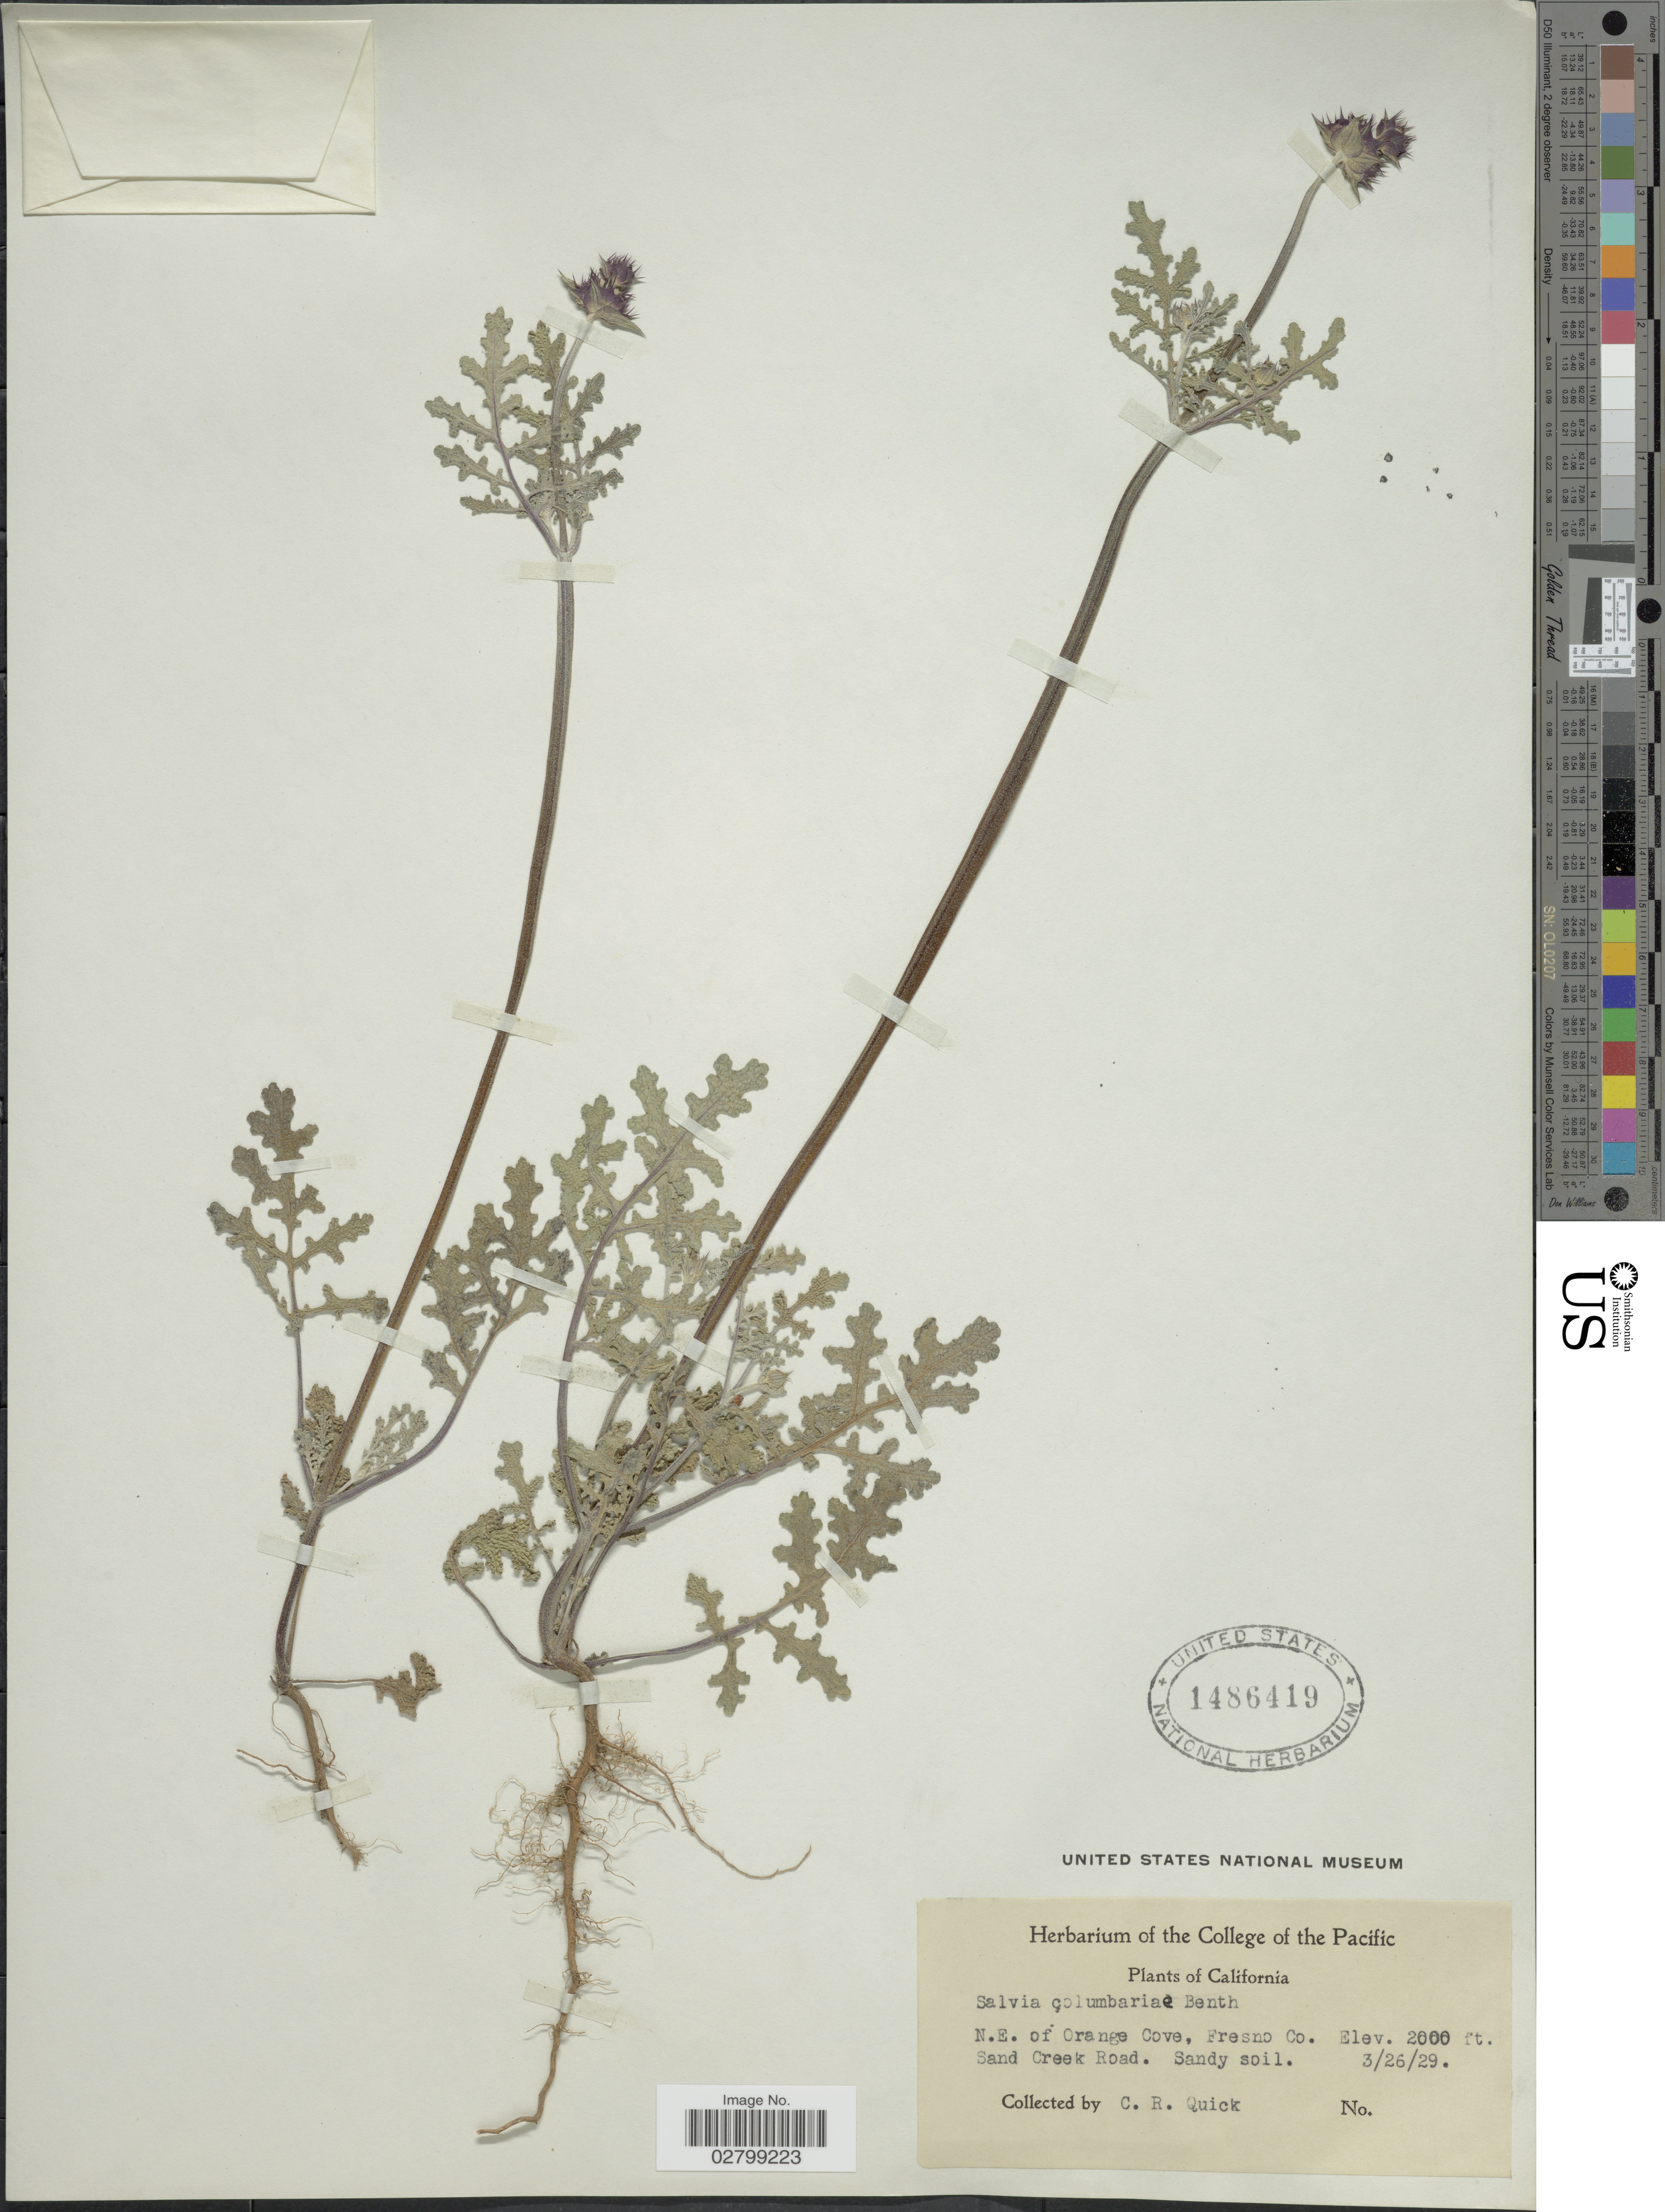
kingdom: Plantae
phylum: Tracheophyta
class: Magnoliopsida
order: Lamiales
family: Lamiaceae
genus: Salvia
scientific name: Salvia columbariae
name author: Benth.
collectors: C. Quick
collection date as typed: Transcribed d/m/y: 26/3/29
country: United States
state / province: California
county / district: Fresno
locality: N.E. of Orange Cove, Fresno Co. Sand Creek Road.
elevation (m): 610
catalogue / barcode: US 1486419